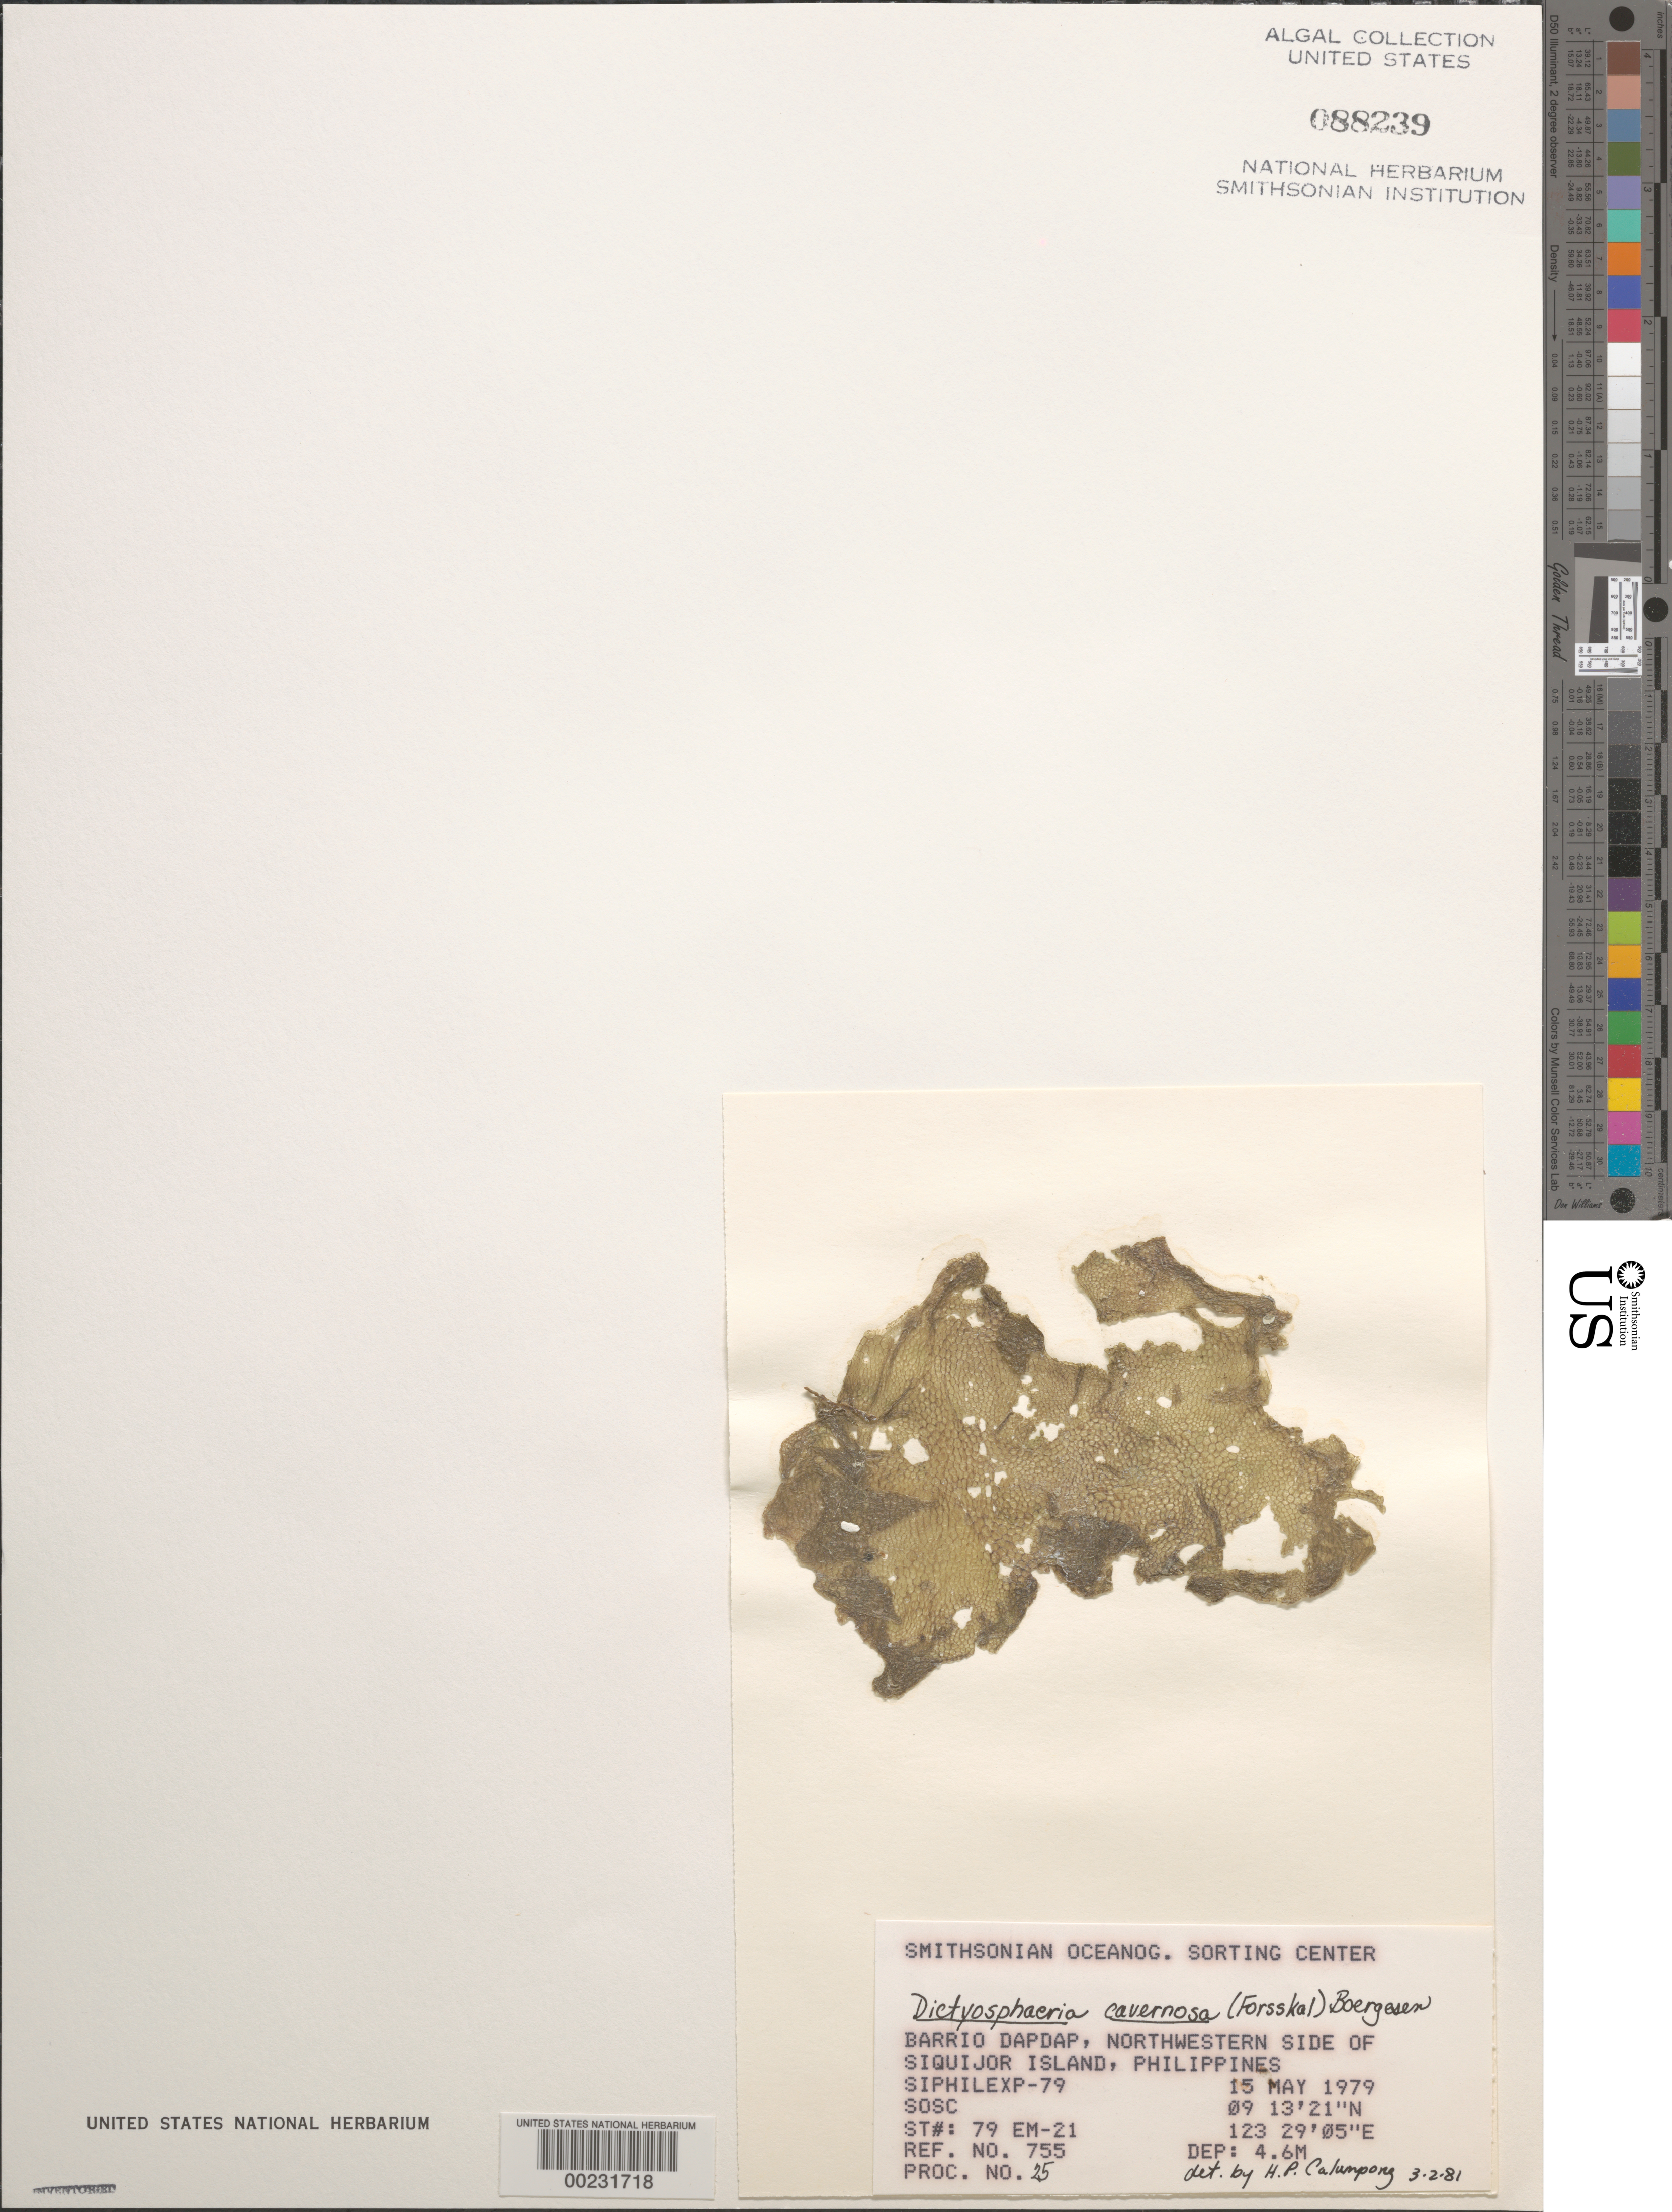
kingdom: Plantae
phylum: Chlorophyta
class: Ulvophyceae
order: Siphonocladales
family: Siphonocladaceae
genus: Dictyosphaeria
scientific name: Dictyosphaeria cavernosa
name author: (Forssk.) Børgesen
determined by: Calumpong, H. P.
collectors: SOSC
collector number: Station 79 Em-21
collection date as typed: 15 May 1979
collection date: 1979-05-15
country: Philippines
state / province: Central Visayas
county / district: Siquijor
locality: Visayan, Barrio dapdap, siquijor island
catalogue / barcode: US 88239